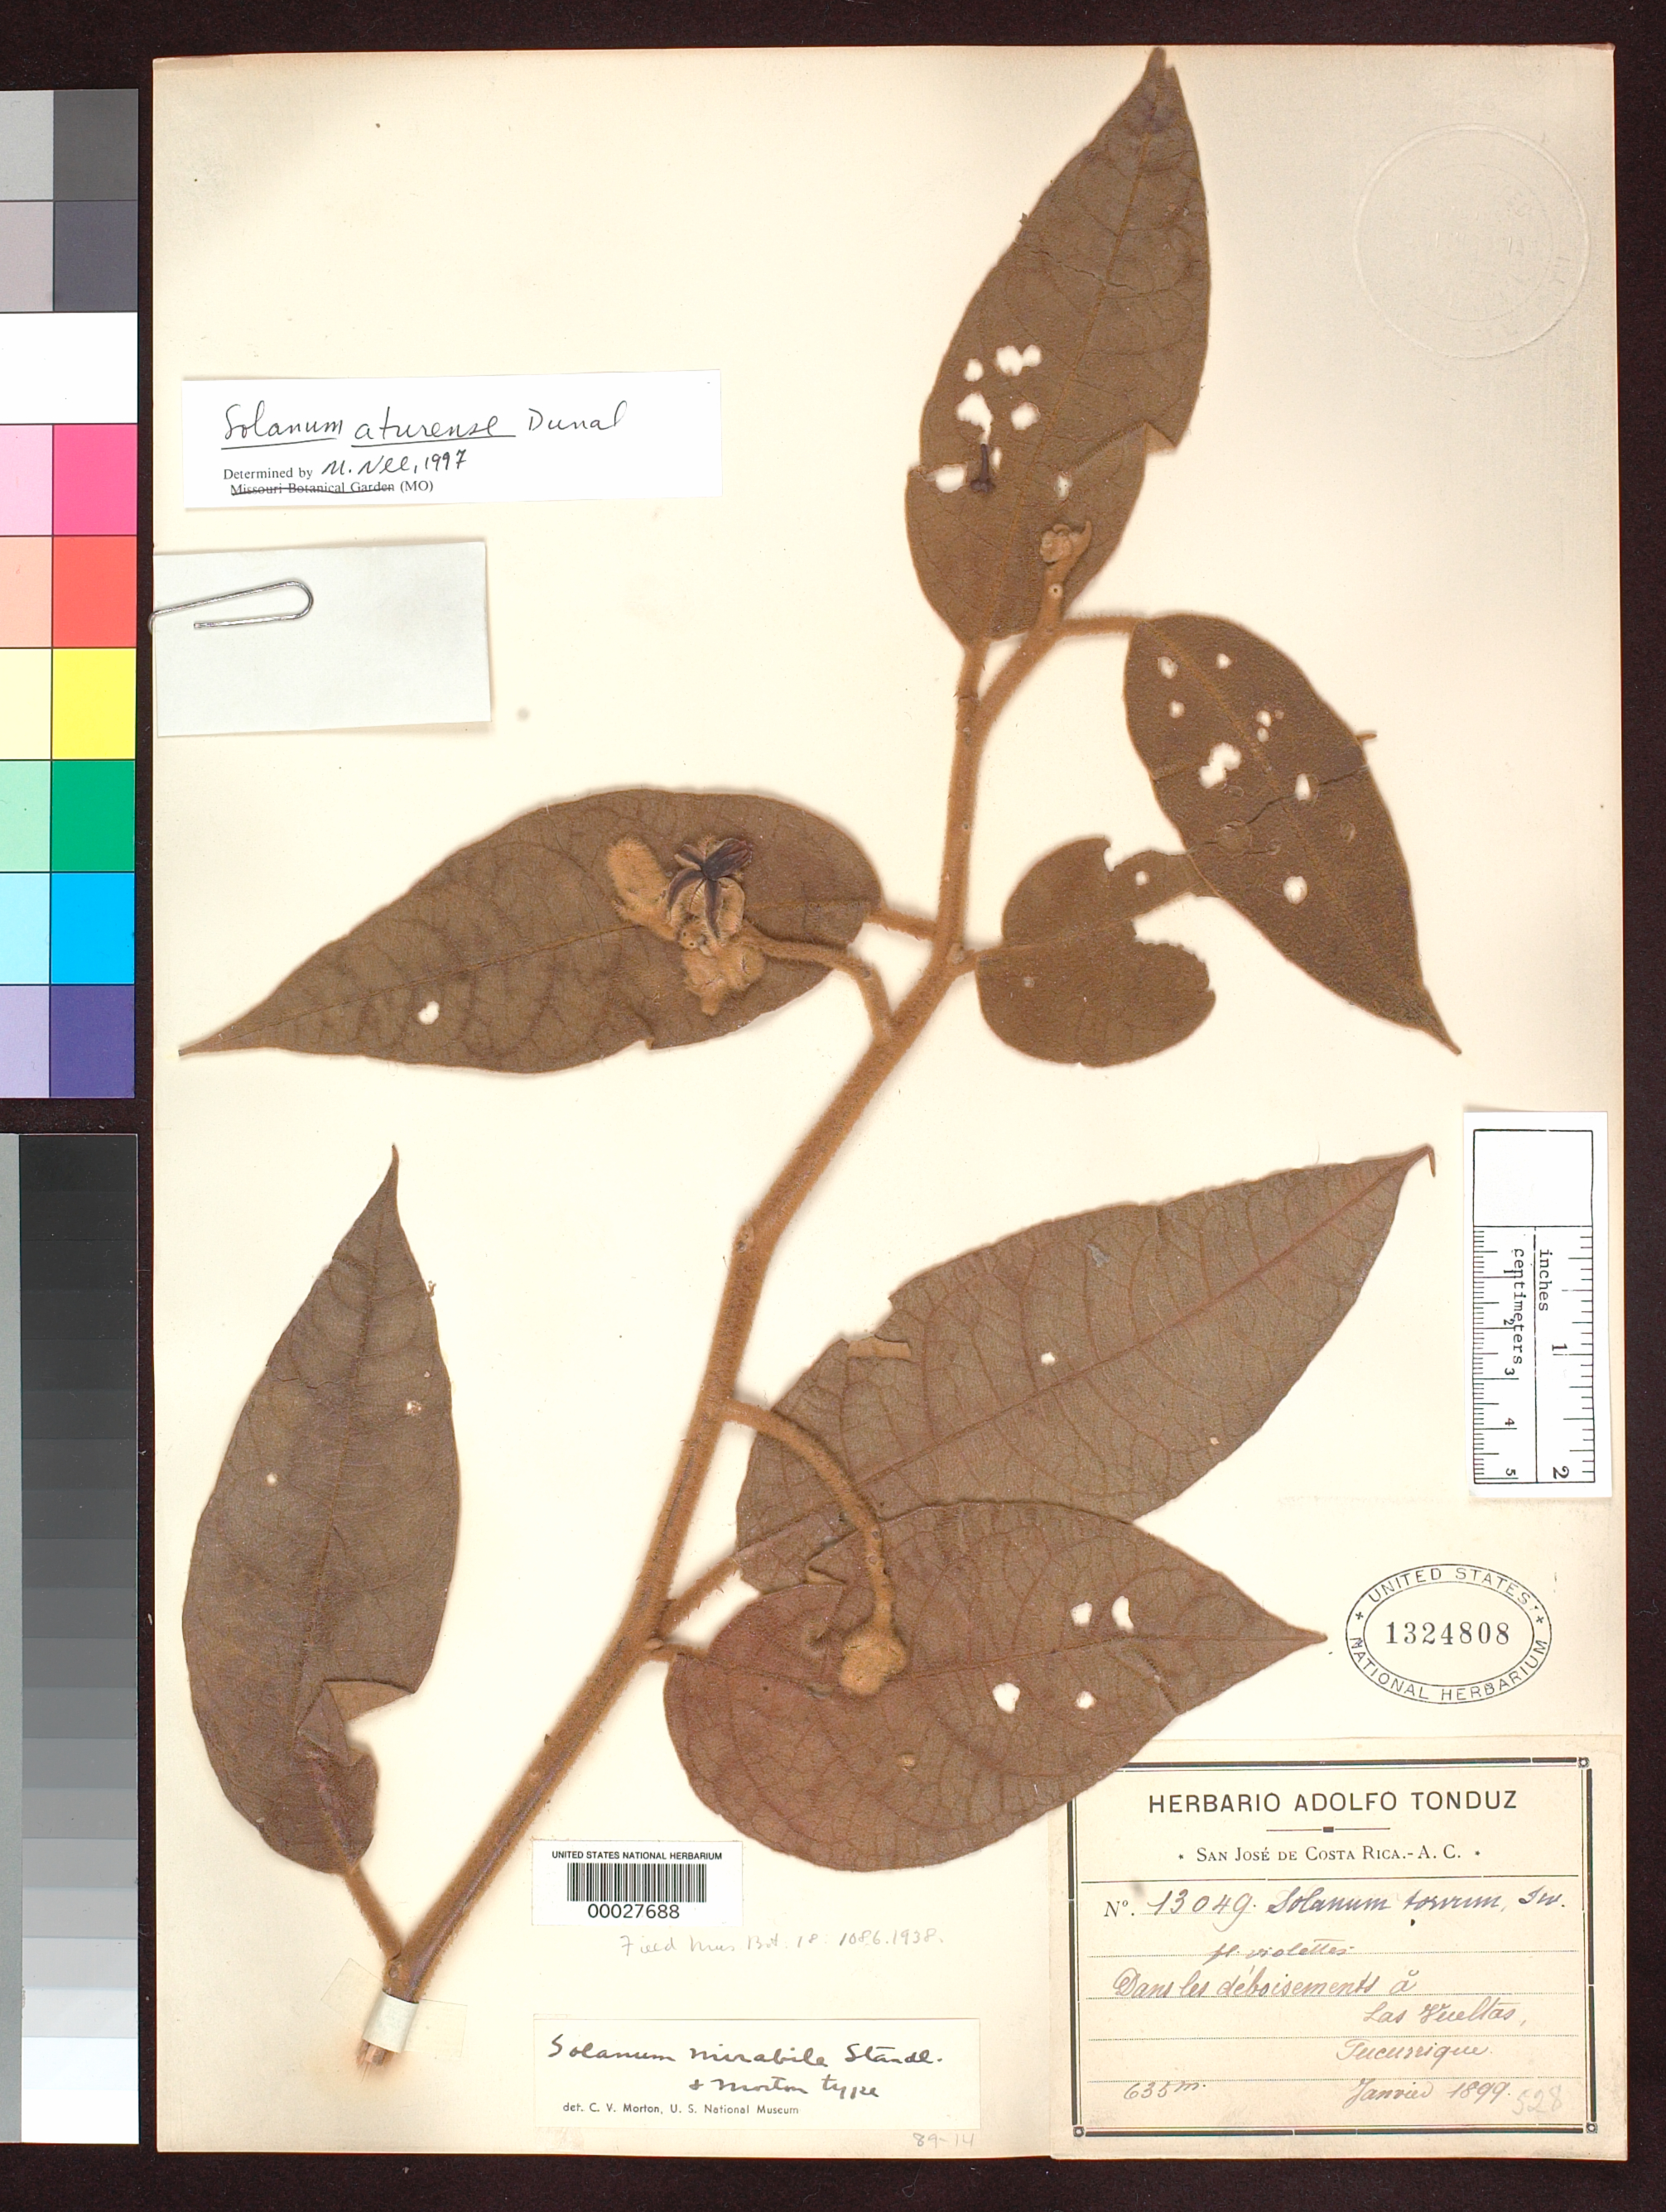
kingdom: Plantae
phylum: Tracheophyta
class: Magnoliopsida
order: Solanales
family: Solanaceae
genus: Solanum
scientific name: Solanum mirabile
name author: Standl. & C.V. Morton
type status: Holotype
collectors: A. Tonduz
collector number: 13049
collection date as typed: Jan 1899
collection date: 1899-01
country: Costa Rica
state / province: San José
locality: Las Vueltas, Tuccurique.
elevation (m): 635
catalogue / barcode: US 1324808